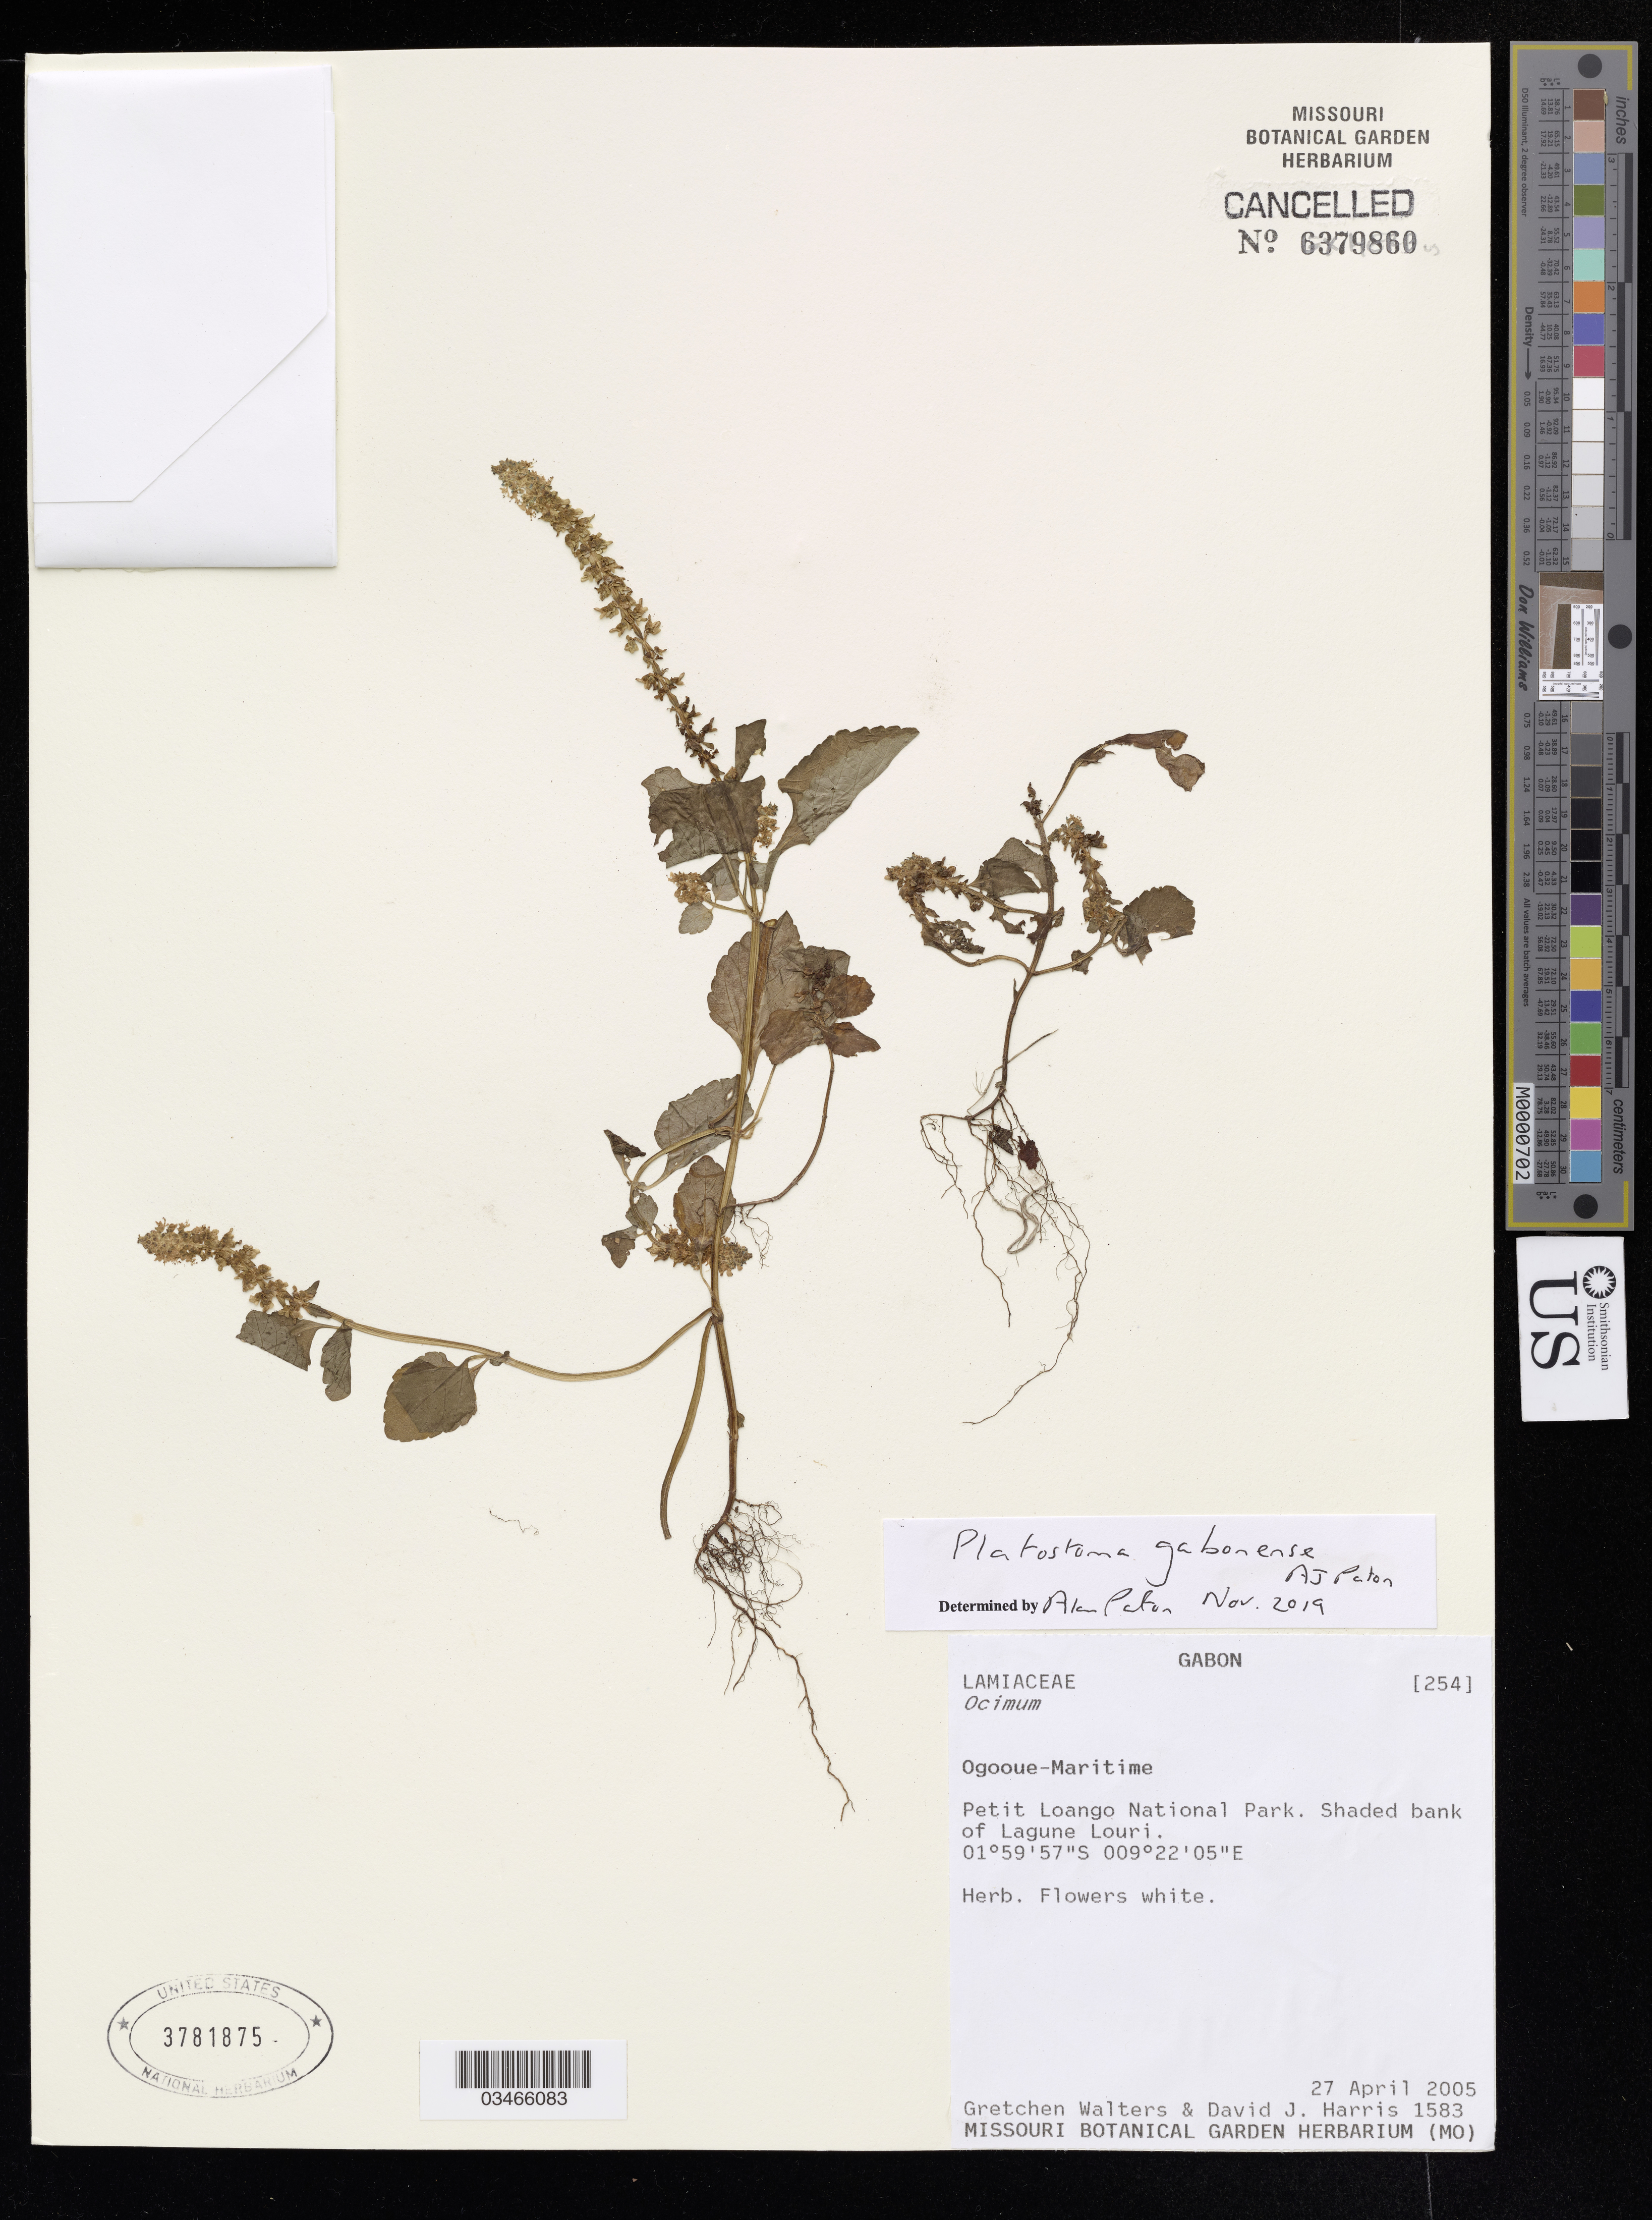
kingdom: Plantae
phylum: Tracheophyta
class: Magnoliopsida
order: Lamiales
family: Lamiaceae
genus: Platostoma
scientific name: Platostoma gabonense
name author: (T. Anderson) A.J. Paton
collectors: G. Walters & D. J. Harris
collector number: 1583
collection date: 2005-04-27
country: Gabon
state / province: Ogooue-Maritime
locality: Petit Loango National Park. Shaded bank of Lagune Louri.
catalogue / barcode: US 3781875